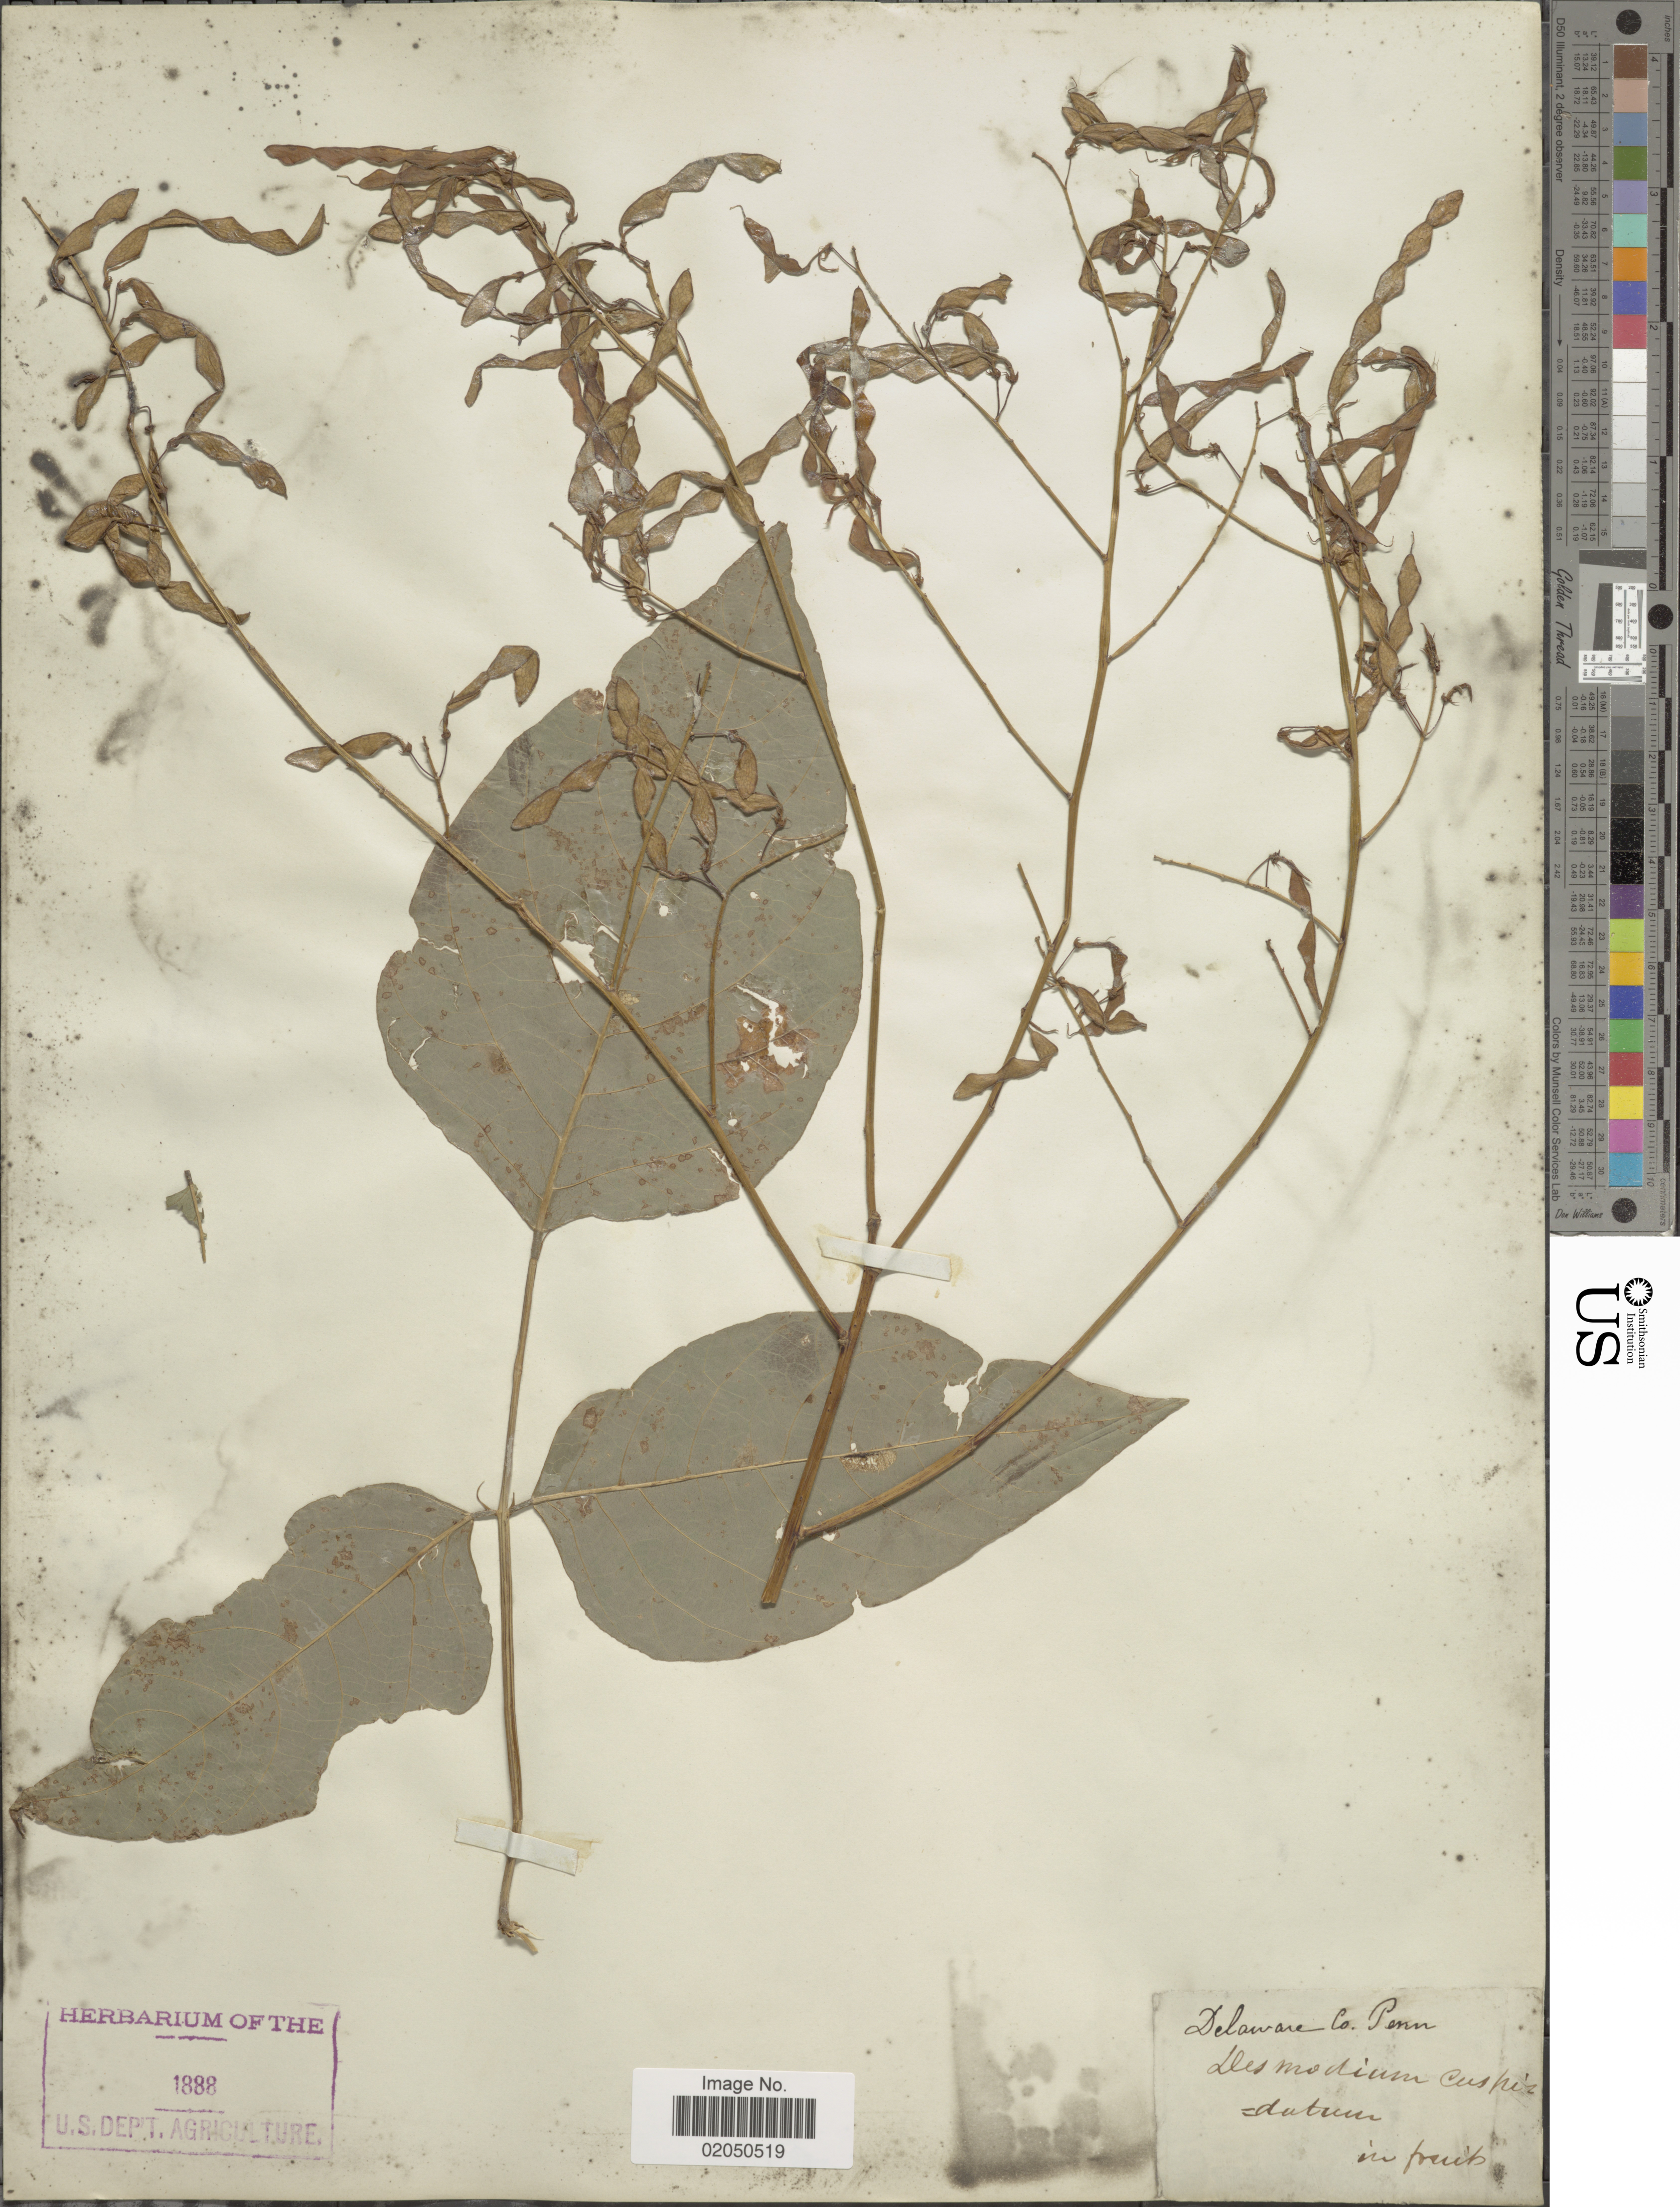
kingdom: Plantae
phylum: Tracheophyta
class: Magnoliopsida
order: Fabales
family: Fabaceae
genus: Desmodium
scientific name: Desmodium cuspidatum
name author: (Muhl. ex Willd.) Loudon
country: United States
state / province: Pennsylvania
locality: Delaware Co.